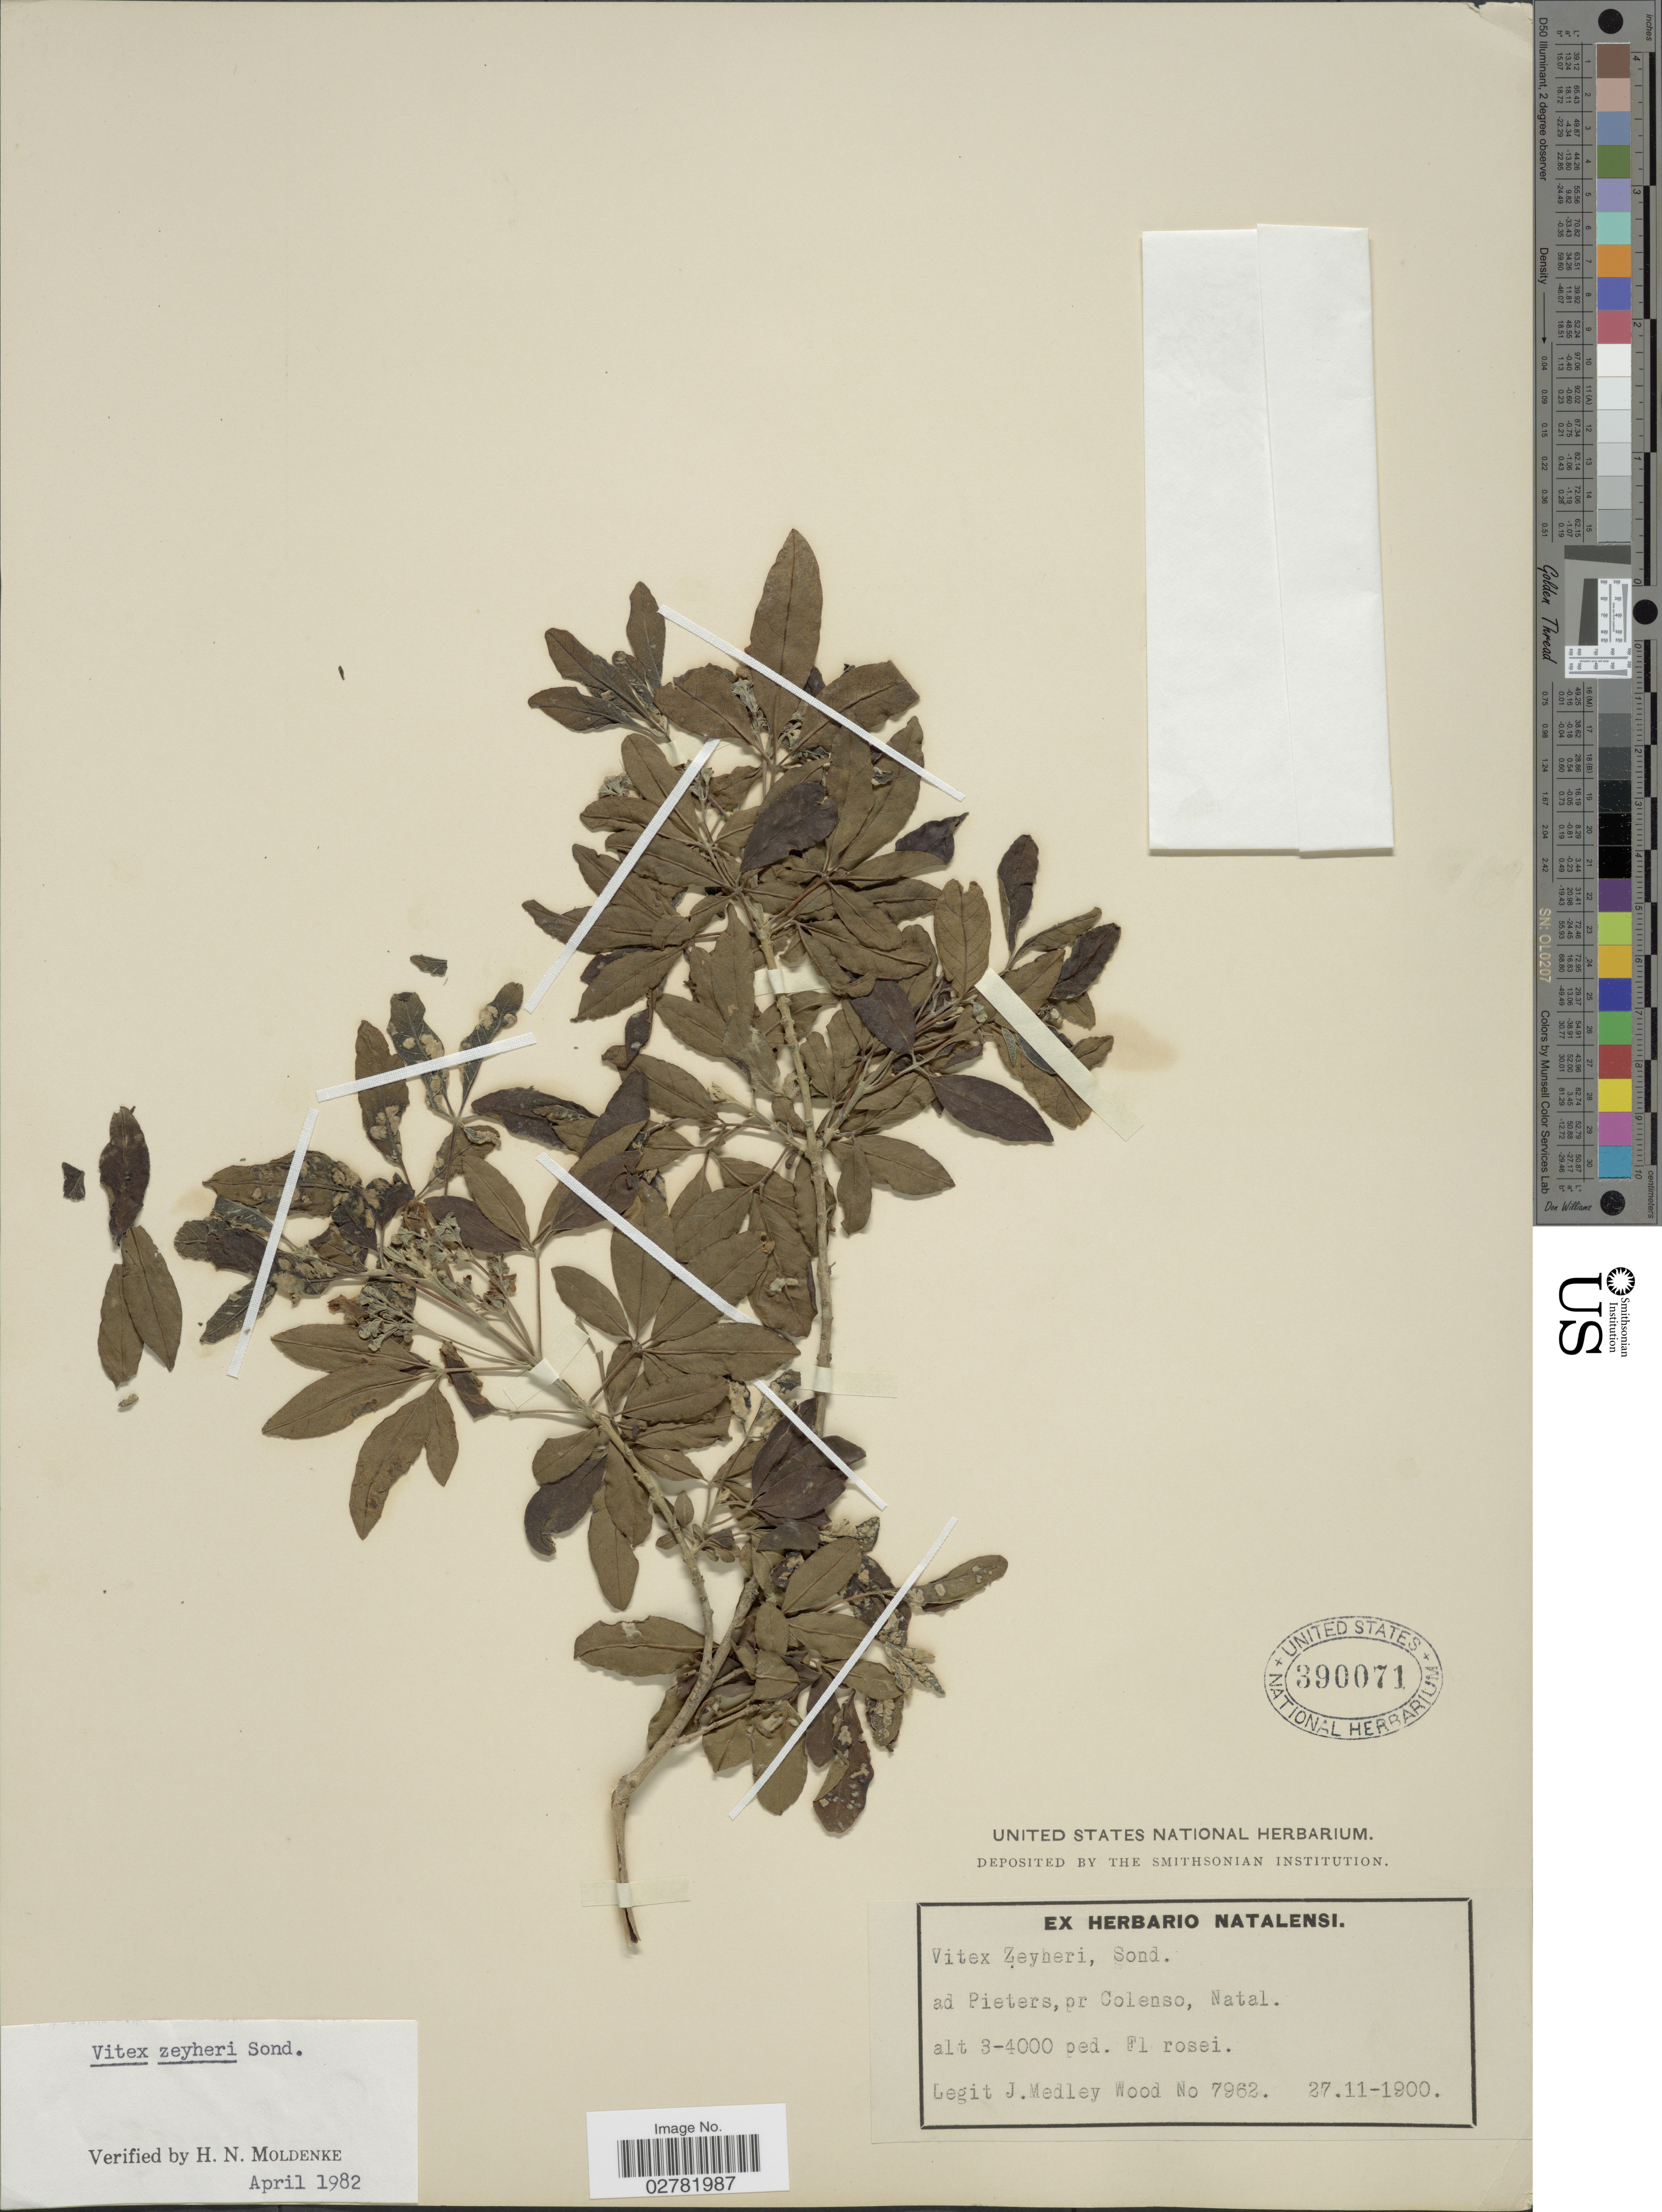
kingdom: Plantae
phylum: Tracheophyta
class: Magnoliopsida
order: Lamiales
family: Lamiaceae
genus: Vitex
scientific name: Vitex zeyheri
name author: Sond. ex Schauer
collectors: J. Medley Wood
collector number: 7962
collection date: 1900-11-27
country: South Africa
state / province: KwaZulu-Natal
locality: Ad Pieters, pr Colenso. Natal.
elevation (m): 914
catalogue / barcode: US 390071